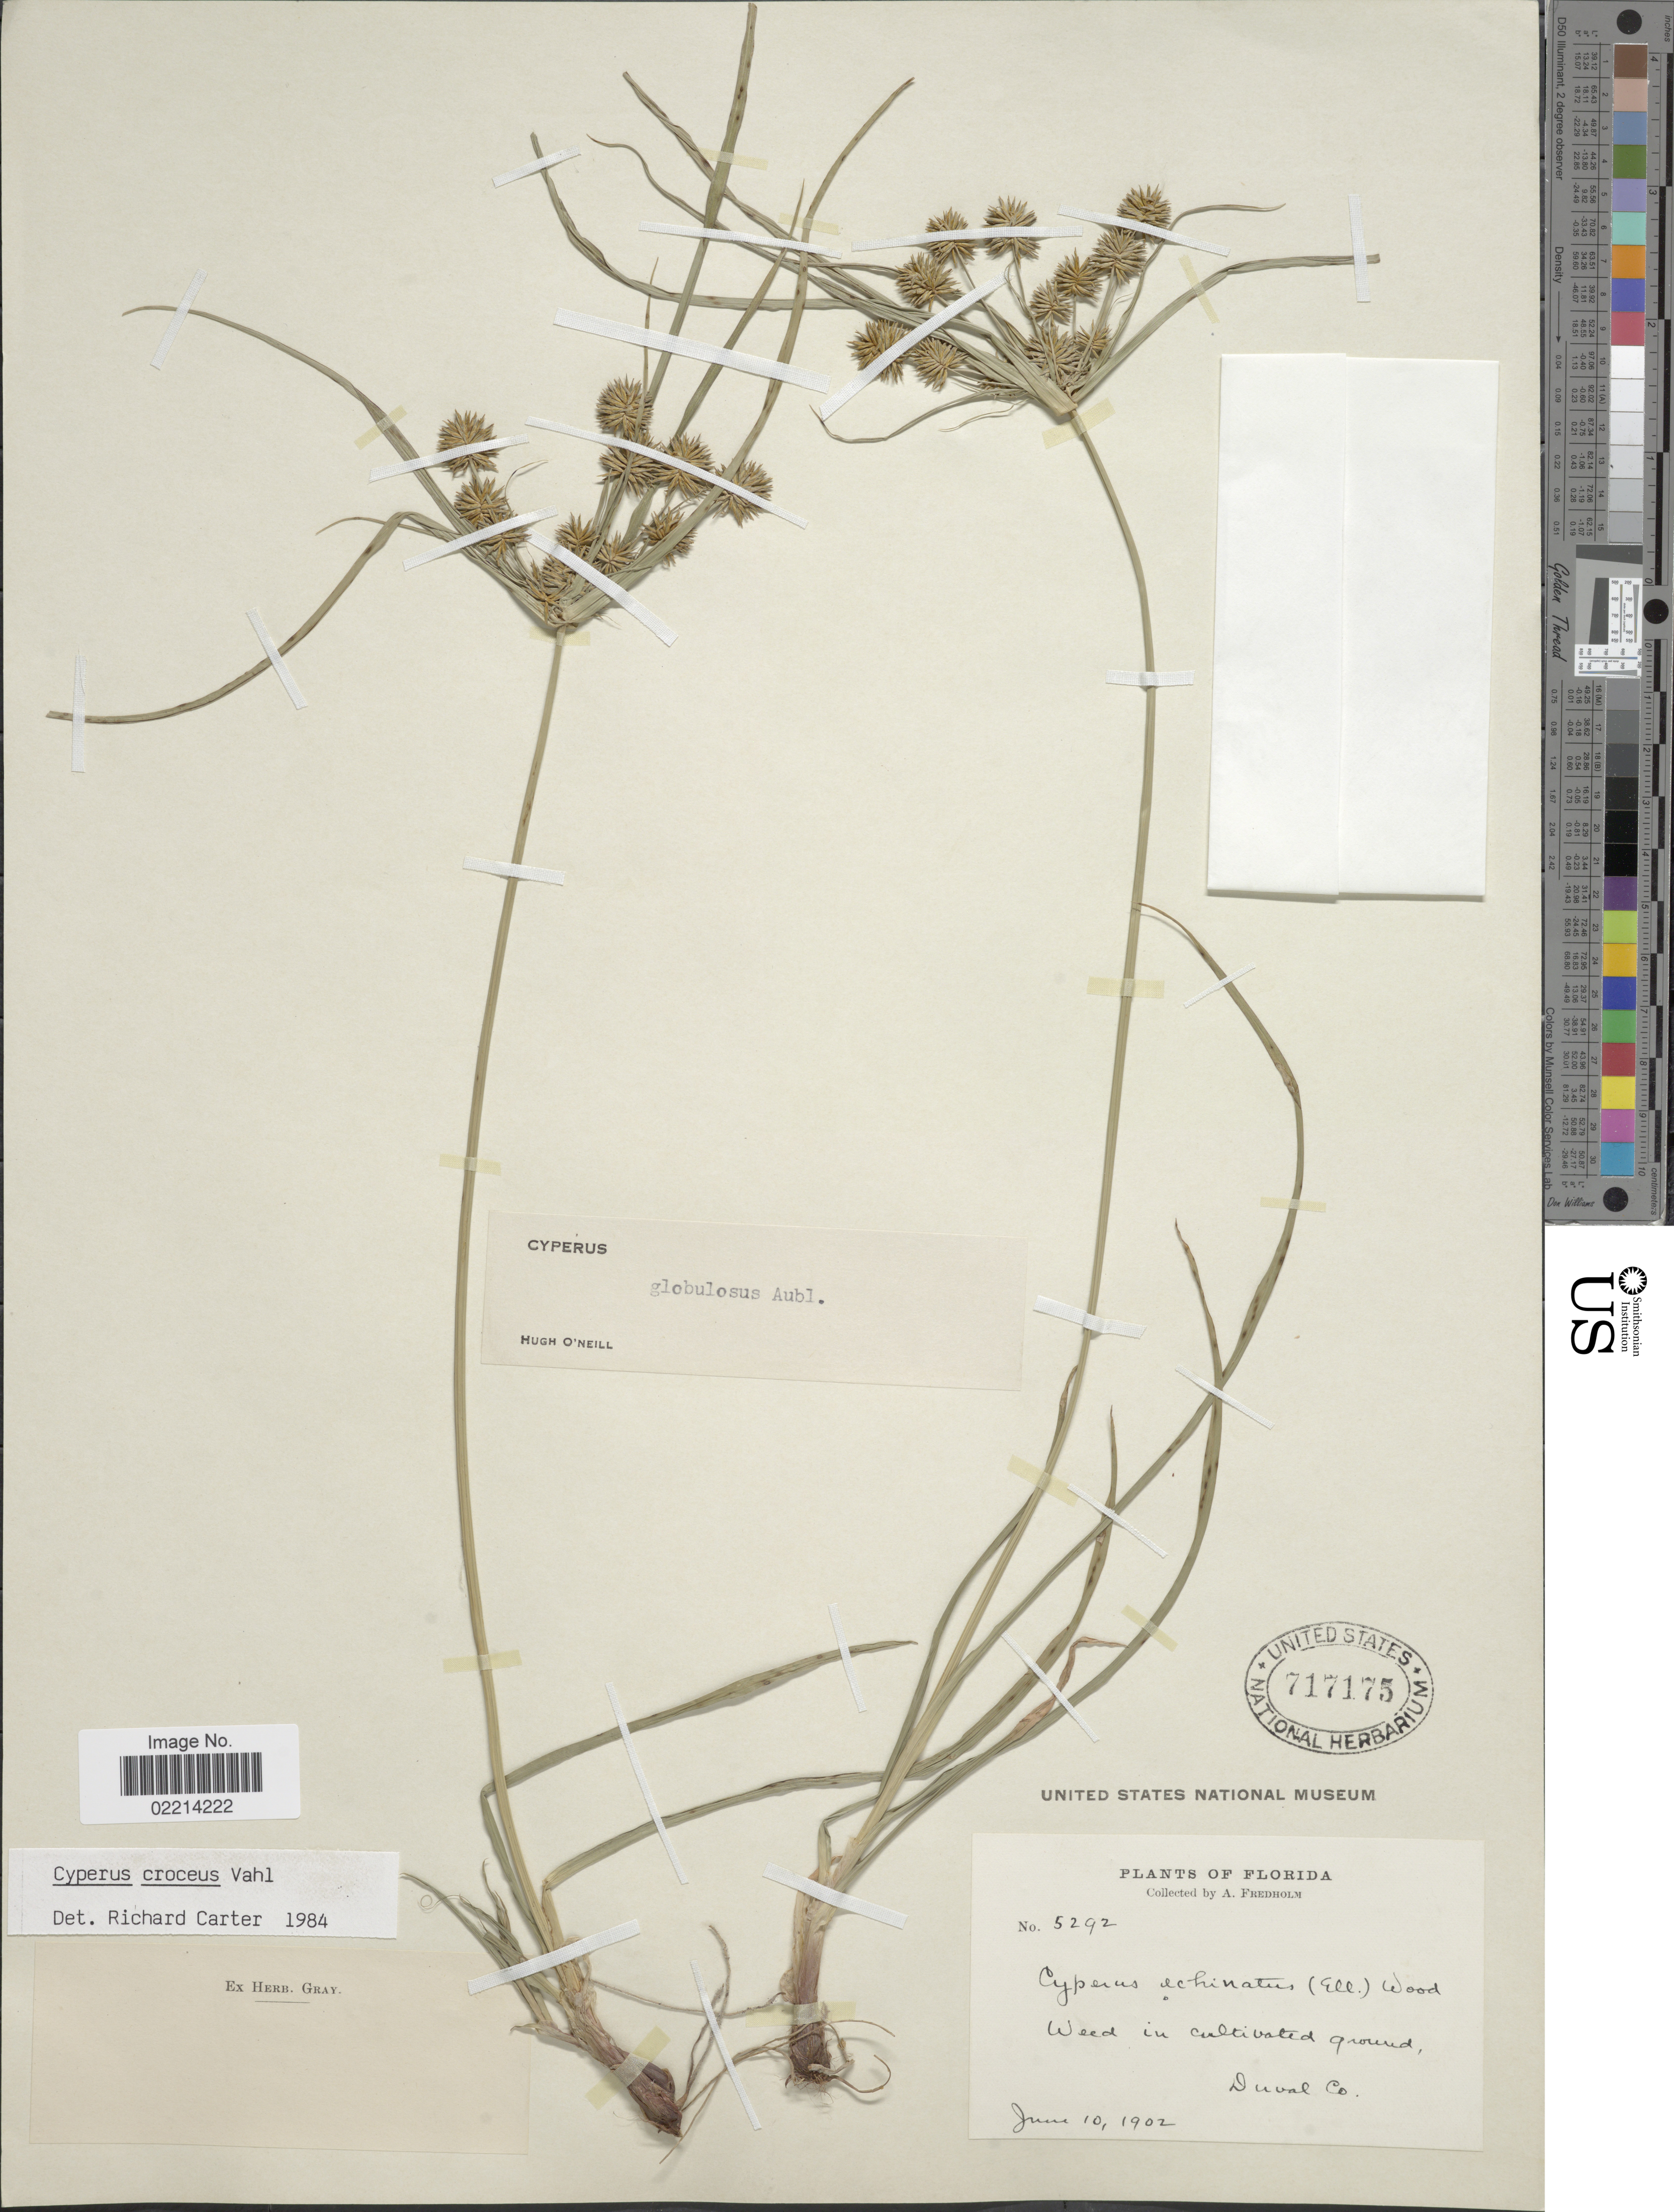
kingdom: Plantae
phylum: Tracheophyta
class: Liliopsida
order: Poales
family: Cyperaceae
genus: Cyperus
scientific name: Cyperus croceus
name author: Vahl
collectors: A. Fredholm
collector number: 5292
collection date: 1902-06-10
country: United States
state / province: Florida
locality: Weed in cultivated ground, Duval Co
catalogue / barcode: US 717175